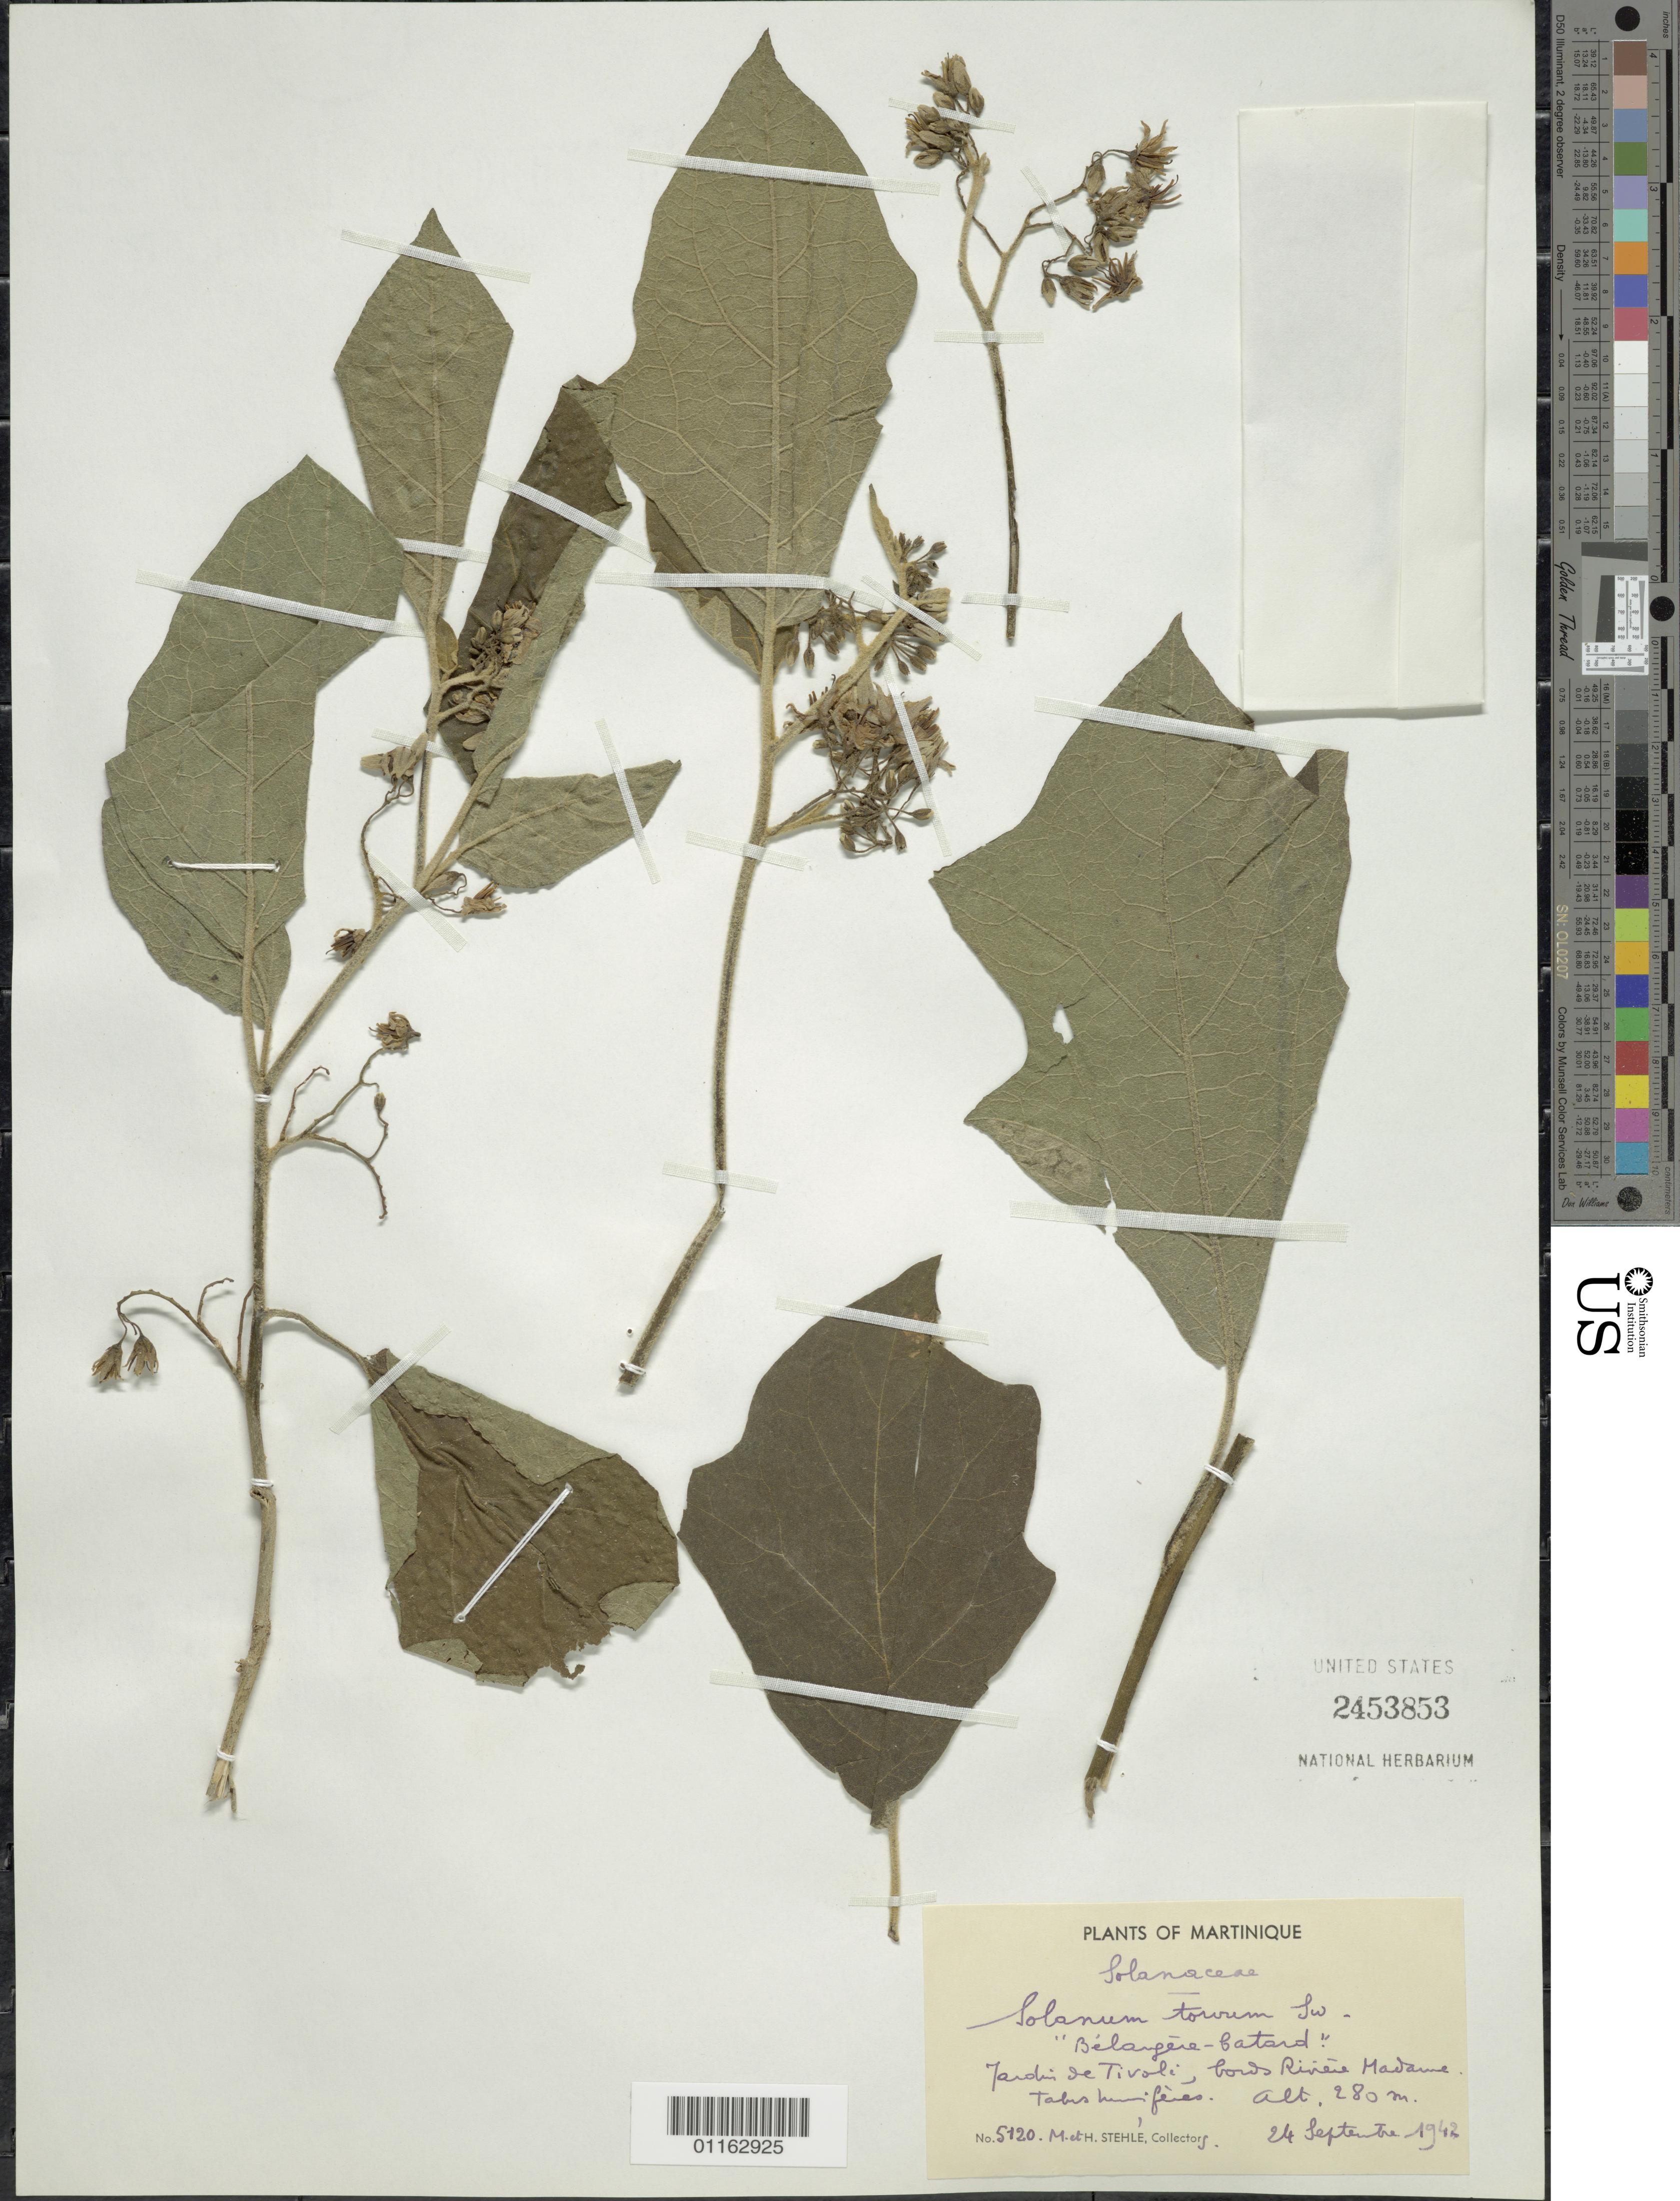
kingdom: Plantae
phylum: Tracheophyta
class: Magnoliopsida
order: Solanales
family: Solanaceae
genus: Solanum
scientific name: Solanum torvum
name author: Sw.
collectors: H. Stehlé & M. Stehlé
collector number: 5120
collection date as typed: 24 Sep 1942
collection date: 1942-09-24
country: Martinique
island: Martinique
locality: Jardin de Tivoli, bords Riviere Madame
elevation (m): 280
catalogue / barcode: US 2453853